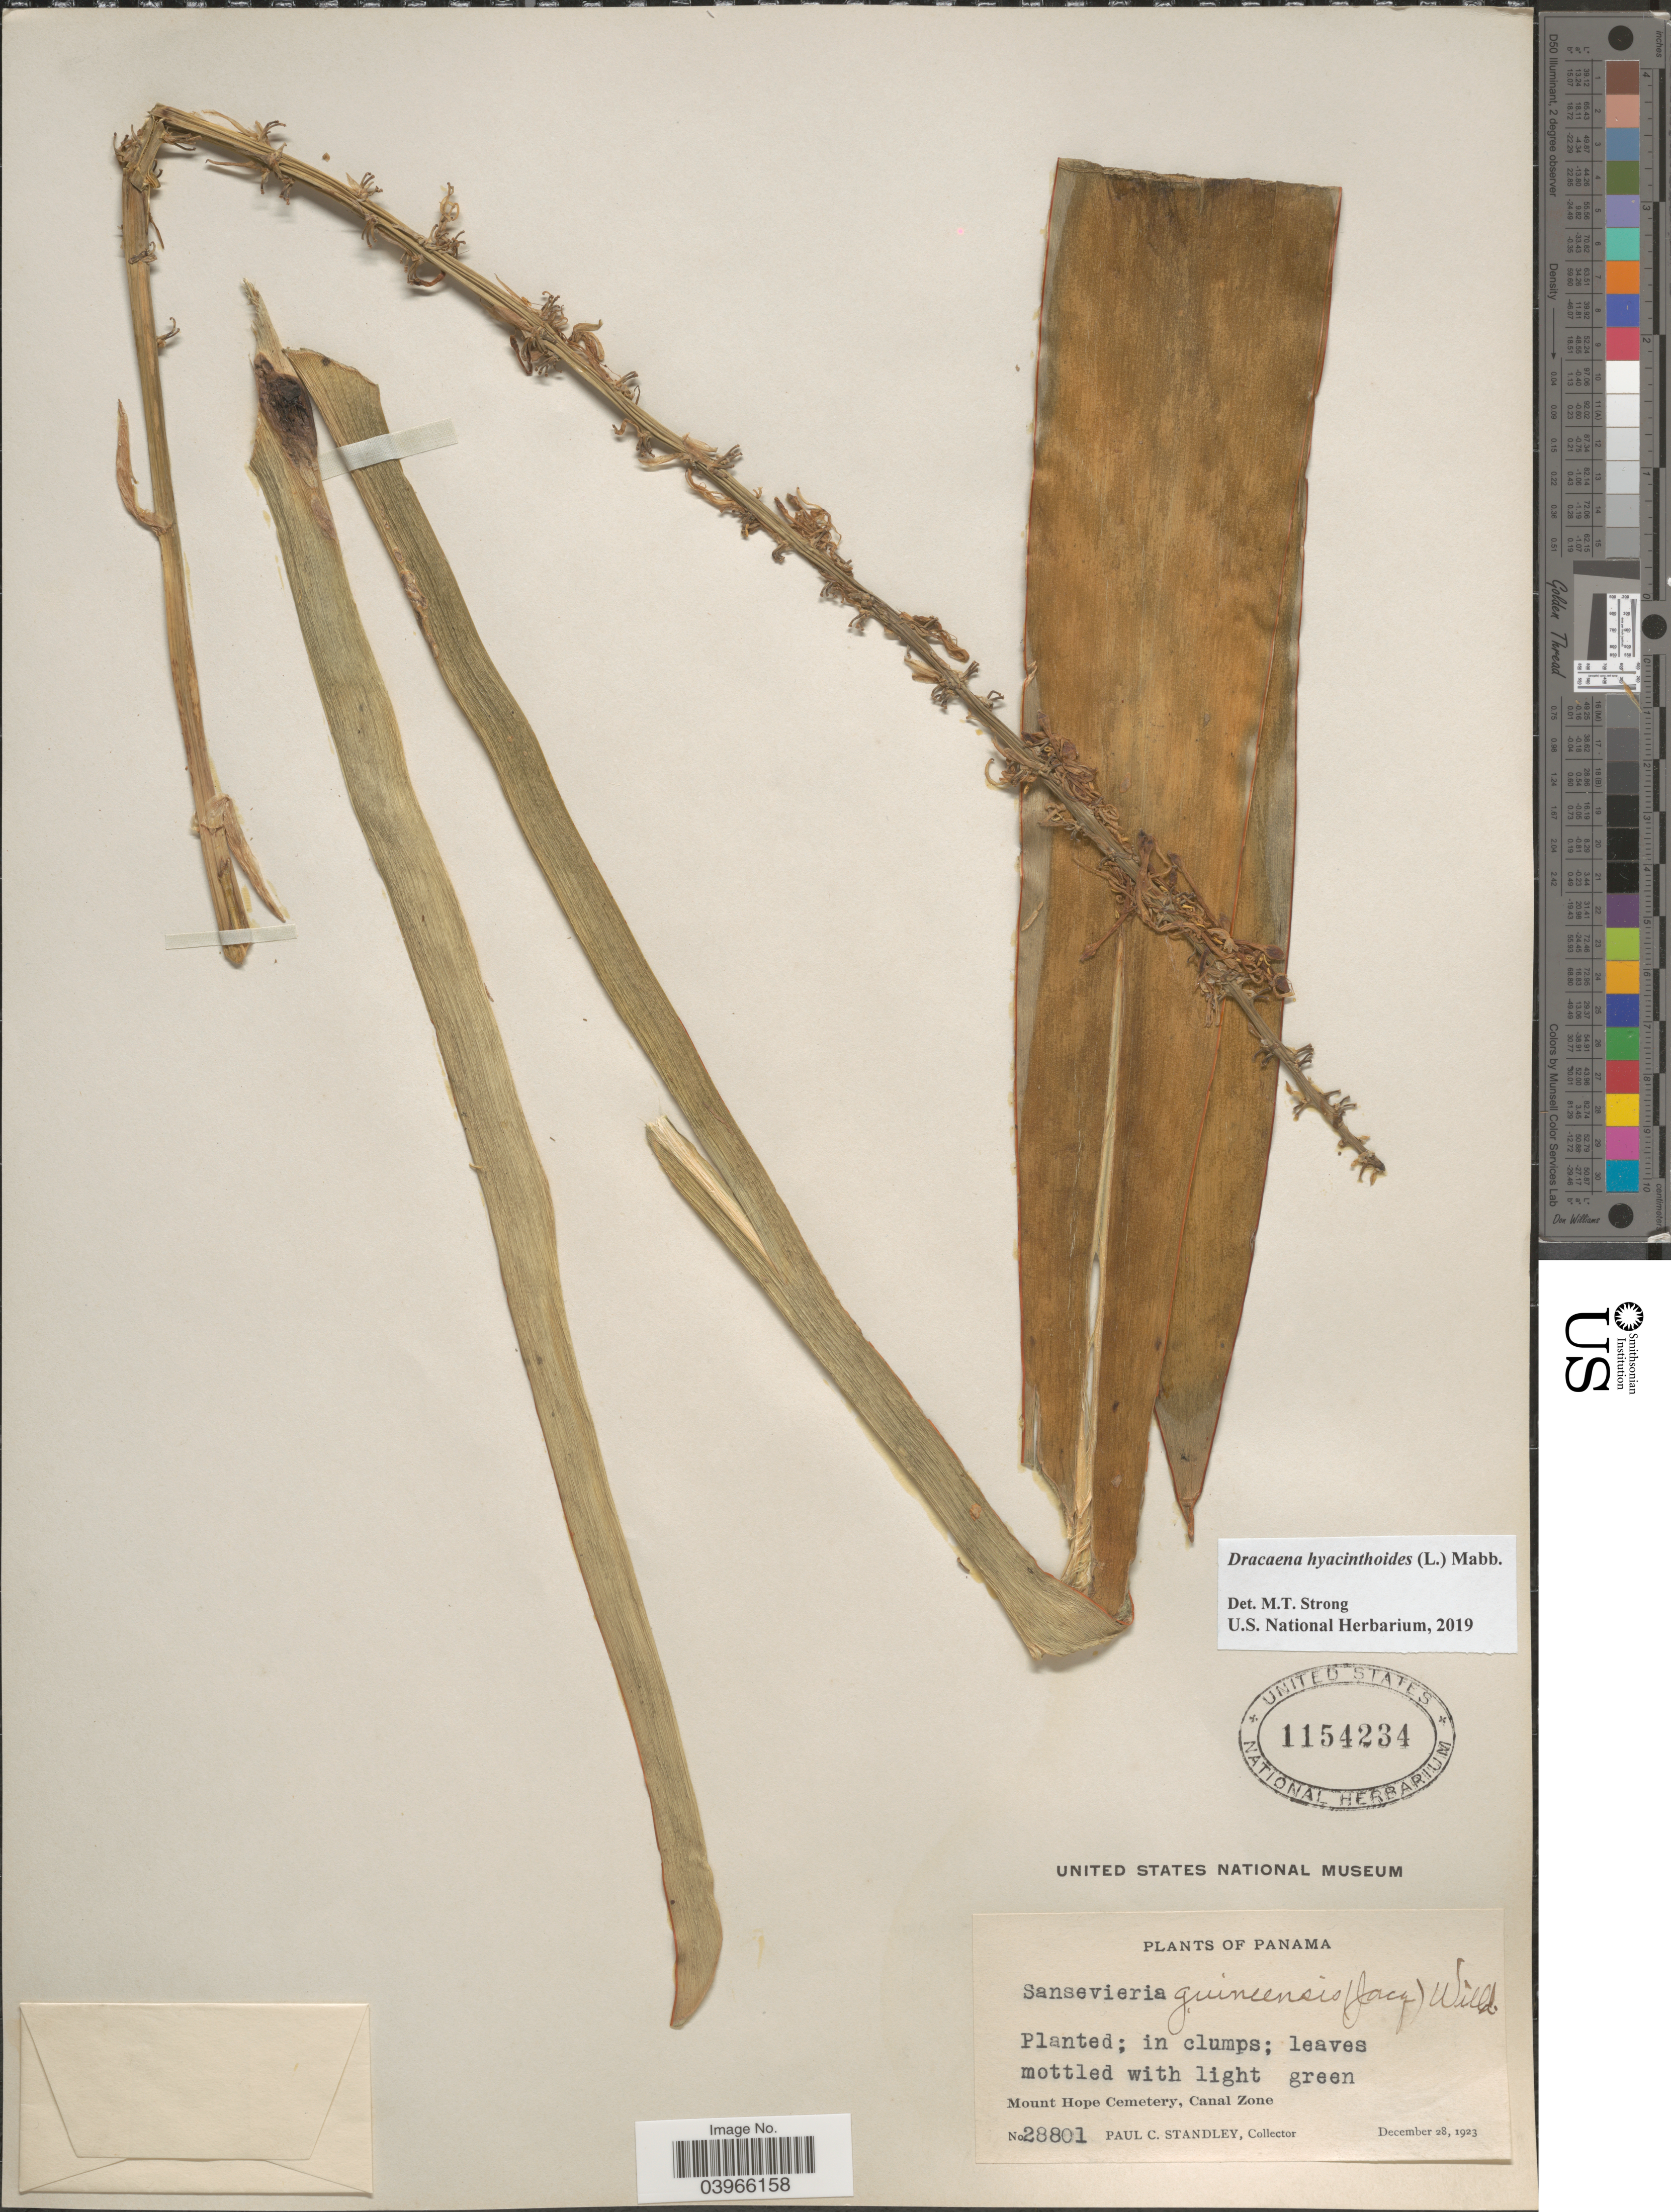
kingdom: Plantae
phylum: Tracheophyta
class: Liliopsida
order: Asparagales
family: Asparagaceae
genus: Dracaena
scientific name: Dracaena hyacinthoides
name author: (L.) Mabb.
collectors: P. C. Standley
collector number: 28801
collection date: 1923-12-28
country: Panama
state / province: Colón / Panamá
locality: Mount Hope Cemetery, Canal Zone.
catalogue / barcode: US 1154234